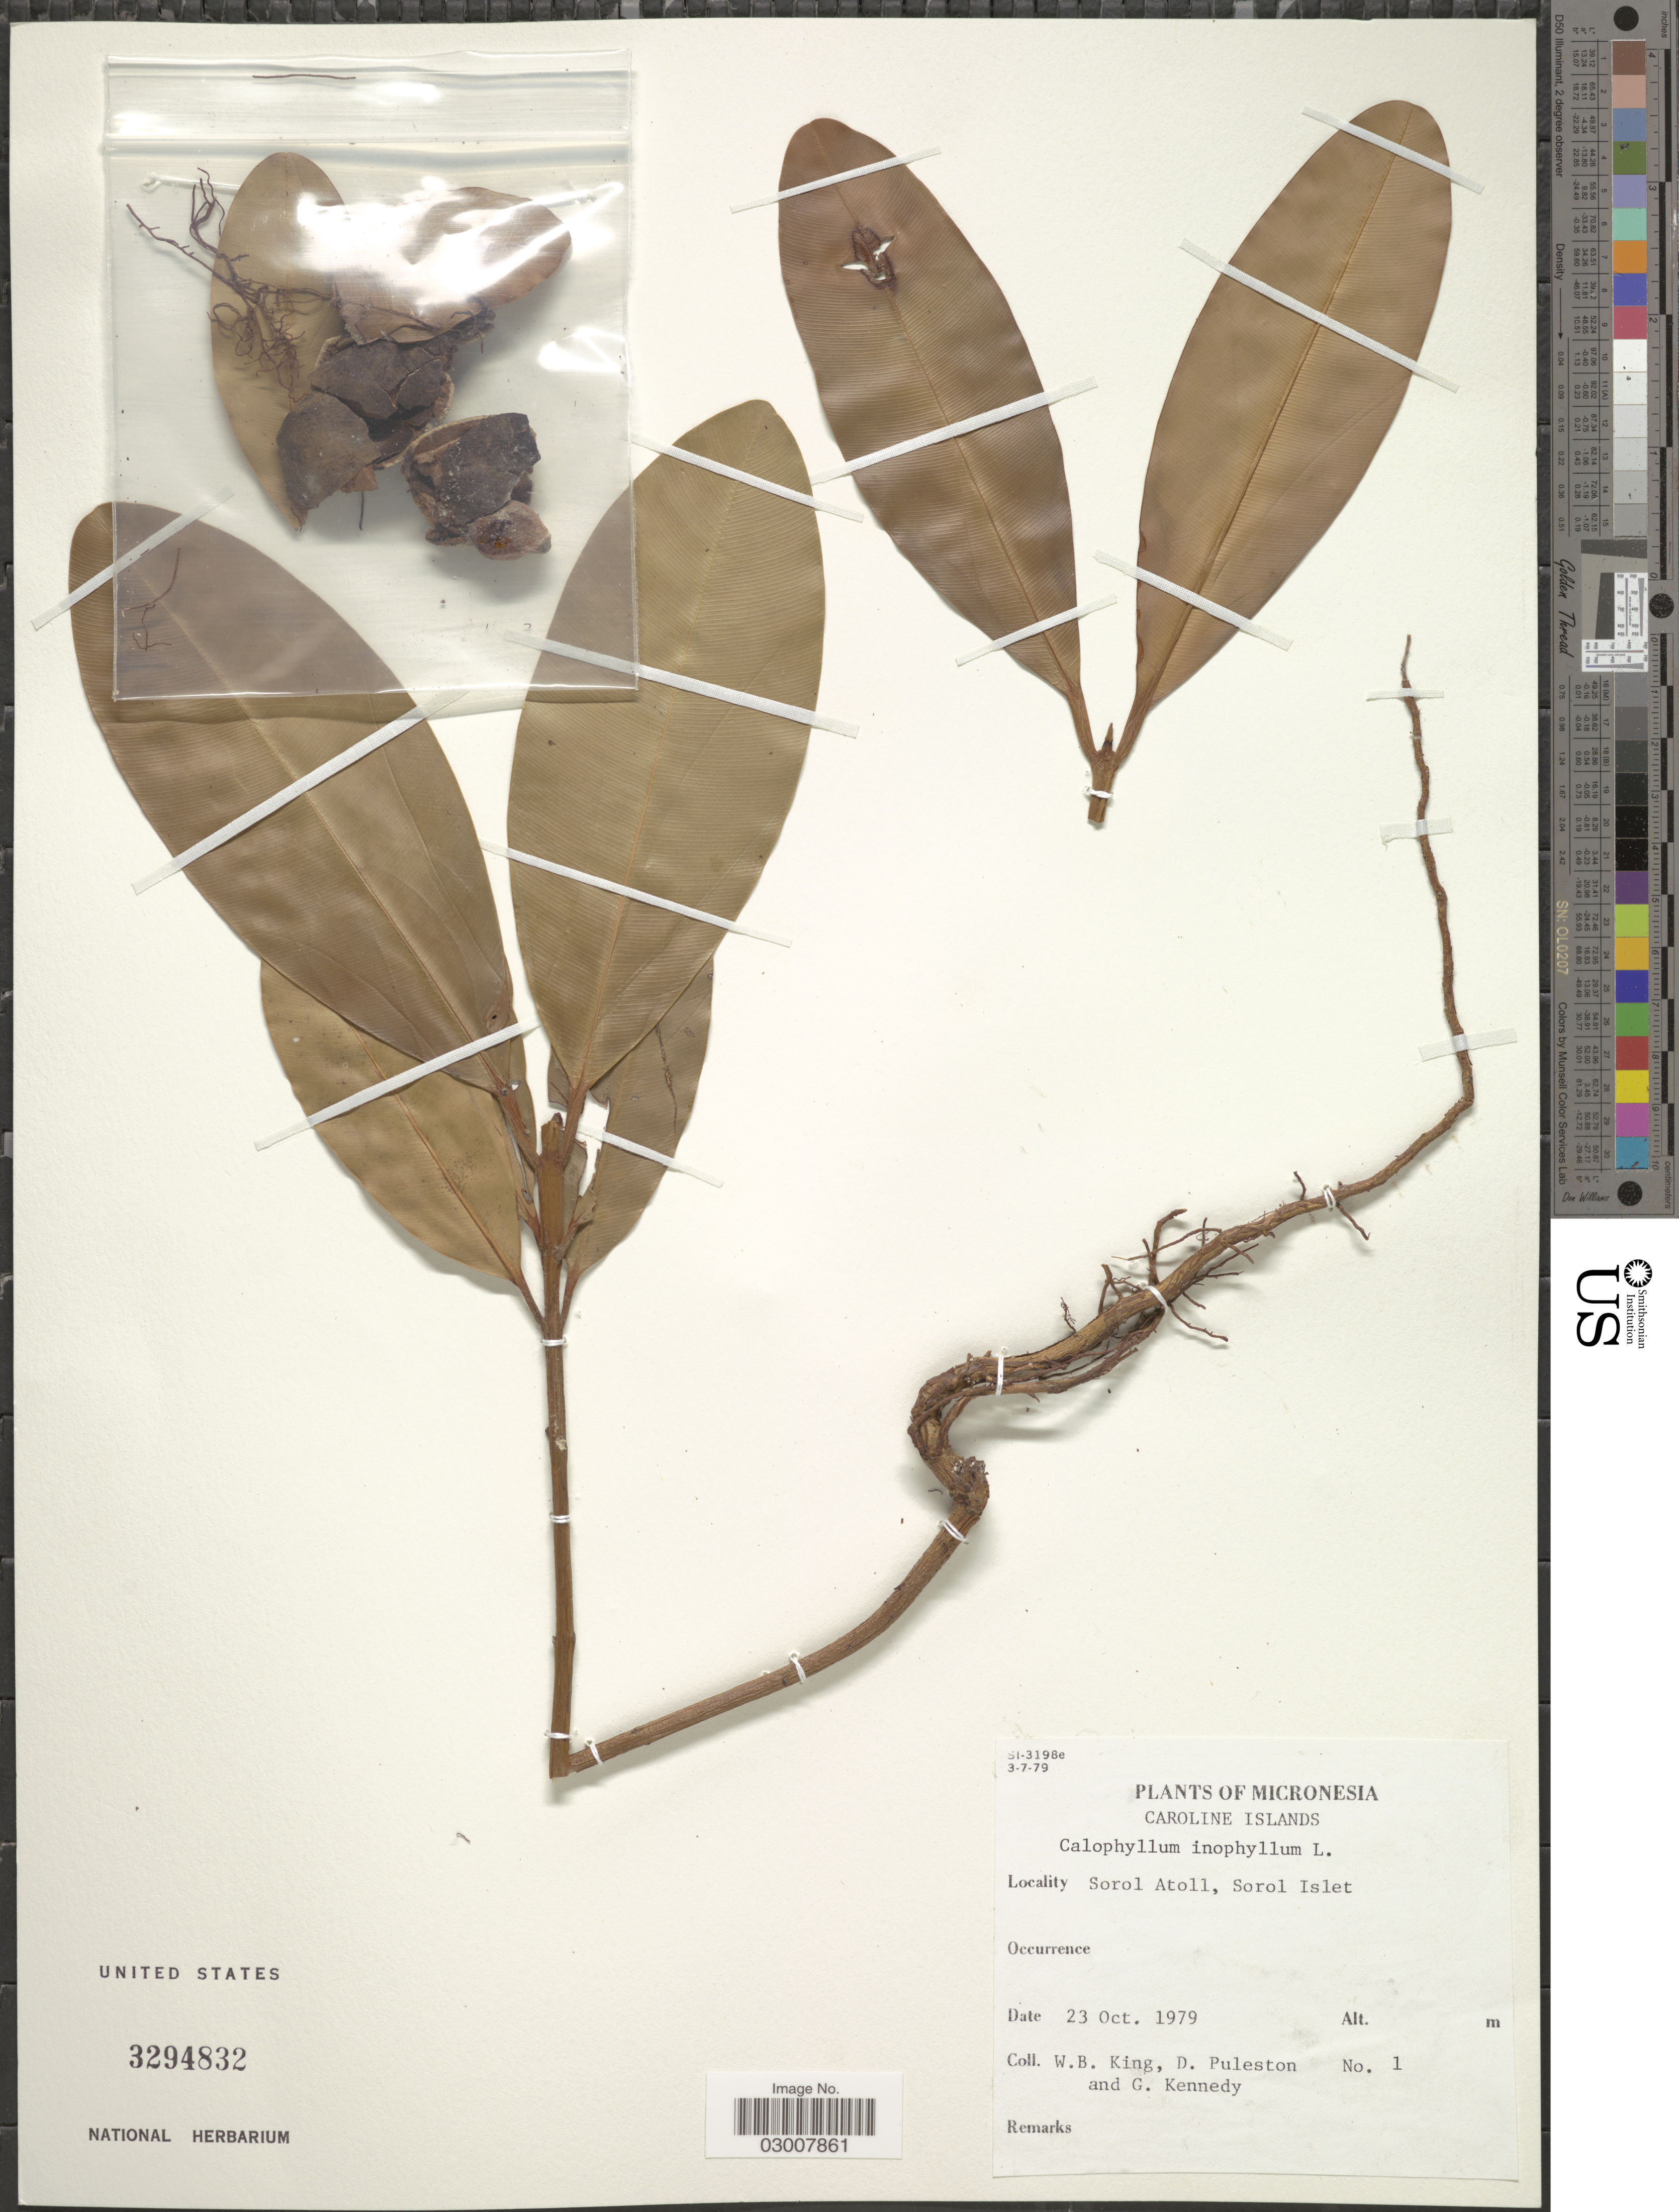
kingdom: Plantae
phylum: Tracheophyta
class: Magnoliopsida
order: Malpighiales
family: Calophyllaceae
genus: Calophyllum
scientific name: Calophyllum inophyllum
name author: L.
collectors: W. B. King, D. Puleston & G. Kennedy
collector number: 1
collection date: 1979-10-23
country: Micronesia, Federated States of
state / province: Yap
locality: Micronesia. Caroline Islands. Sorol Atoll, Sorol Islet.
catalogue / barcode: US 3294832